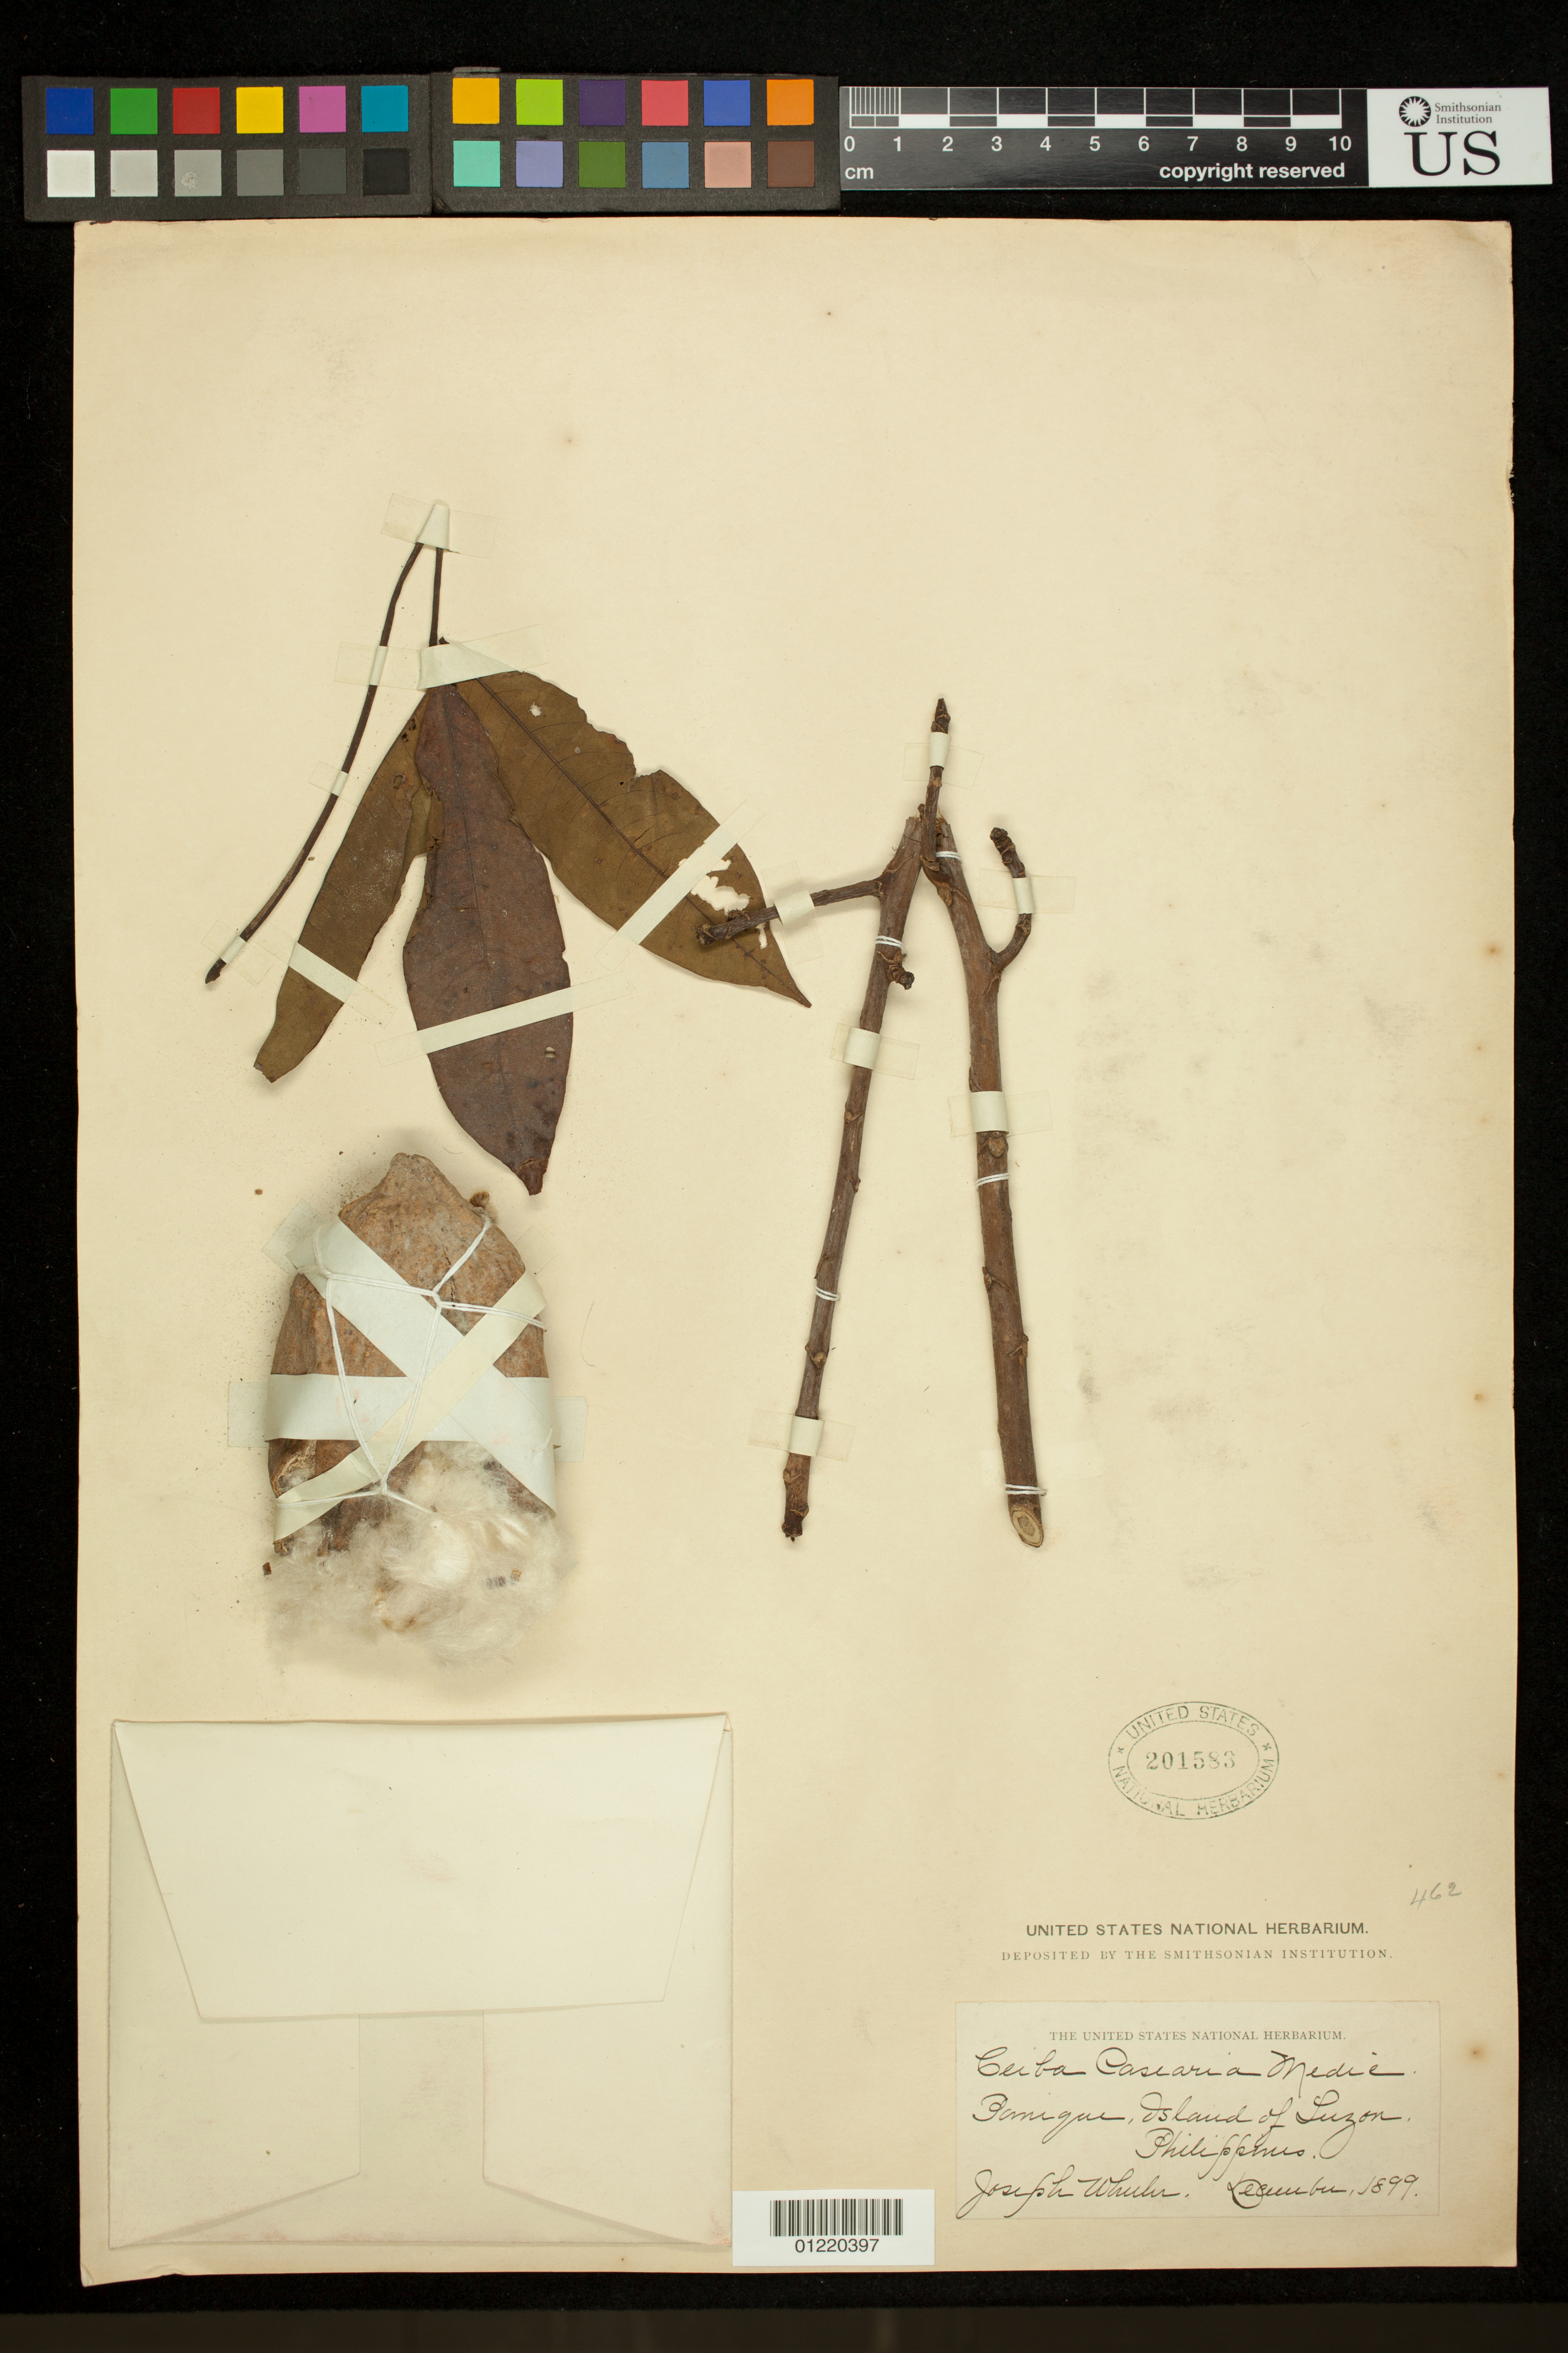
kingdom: Plantae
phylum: Tracheophyta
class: Magnoliopsida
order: Malvales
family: Malvaceae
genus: Ceiba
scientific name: Ceiba pentandra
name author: (L.) Gaertn.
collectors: J. Wheeler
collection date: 1899-12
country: Philippines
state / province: Bicol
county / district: Camarines Sur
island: Luzon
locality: Paniqui, Island of Luzon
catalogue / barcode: US 201583